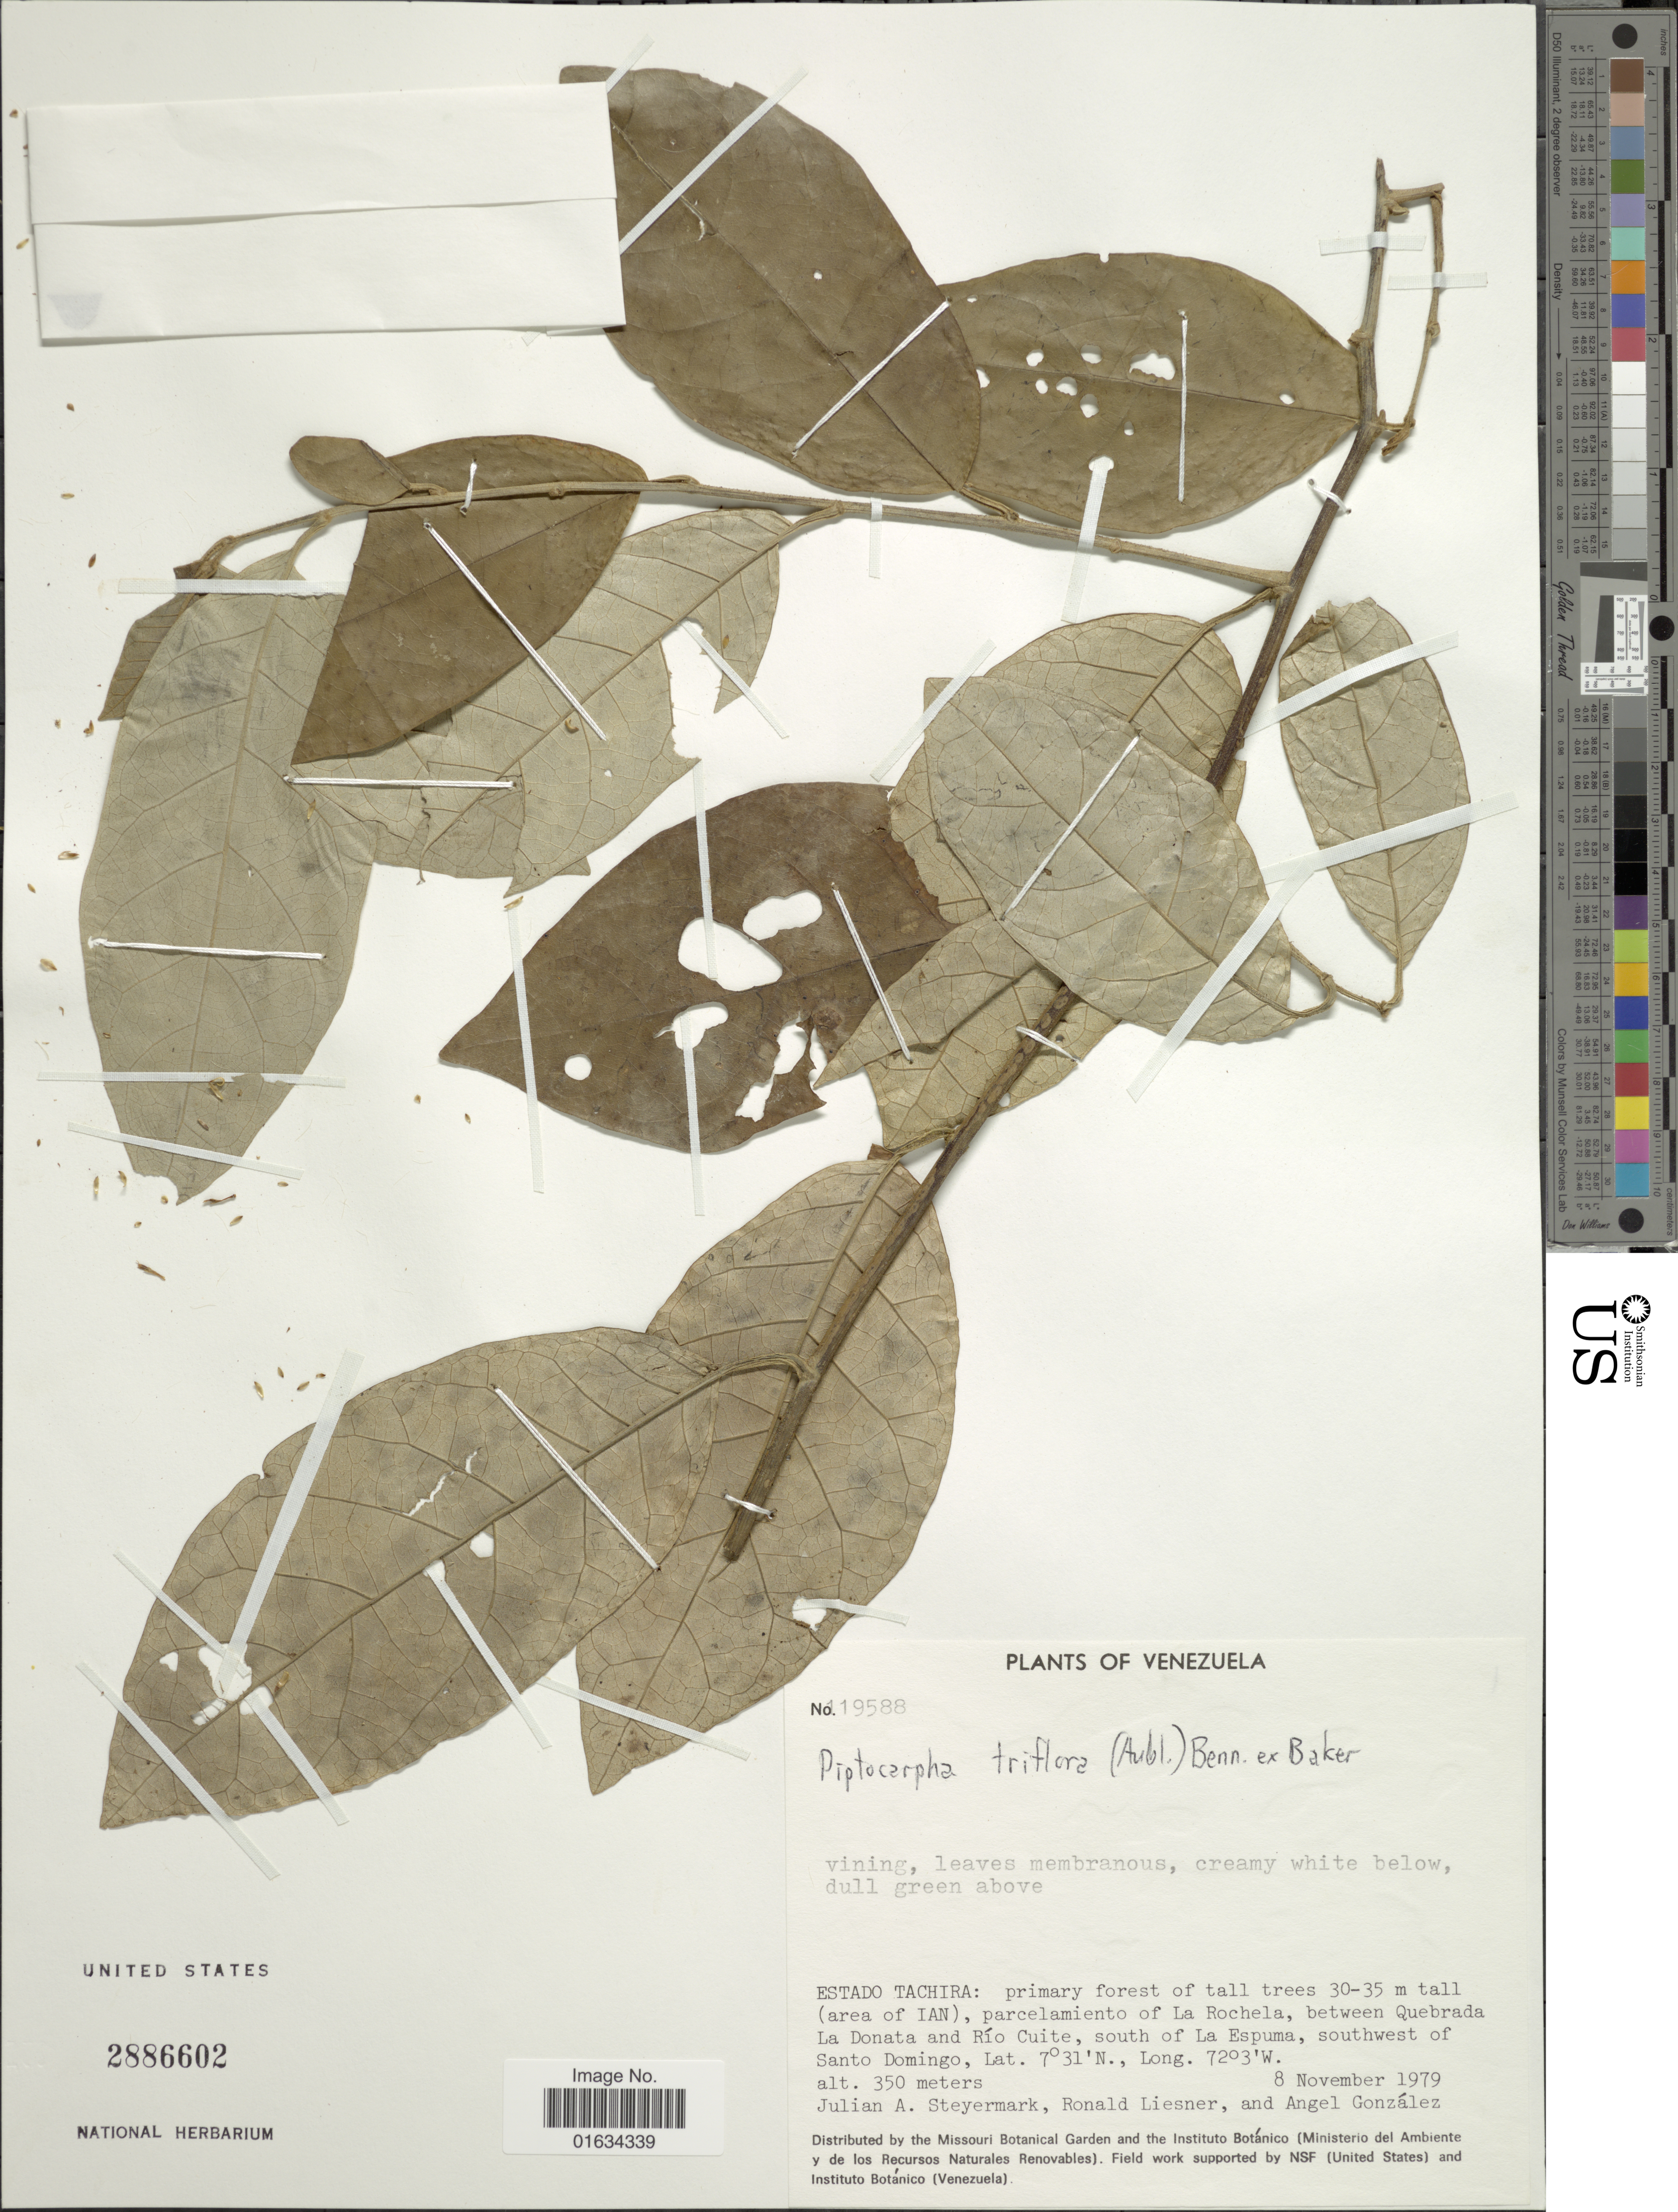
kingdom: Plantae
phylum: Tracheophyta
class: Magnoliopsida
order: Asterales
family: Asteraceae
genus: Piptocarpha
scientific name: Piptocarpha triflora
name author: (Aubl.) Benn. ex Baker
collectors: J. Steyermark, R. L. Liesner & A. C. González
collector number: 19588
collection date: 1979-11-08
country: Venezuela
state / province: Tachira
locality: (area of IAN), parcelamiento of La Rochela, between Quebrada La Donata and Río Cuite, south of La Espuma, southwest of Santo Domingo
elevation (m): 350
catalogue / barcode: US 2886602